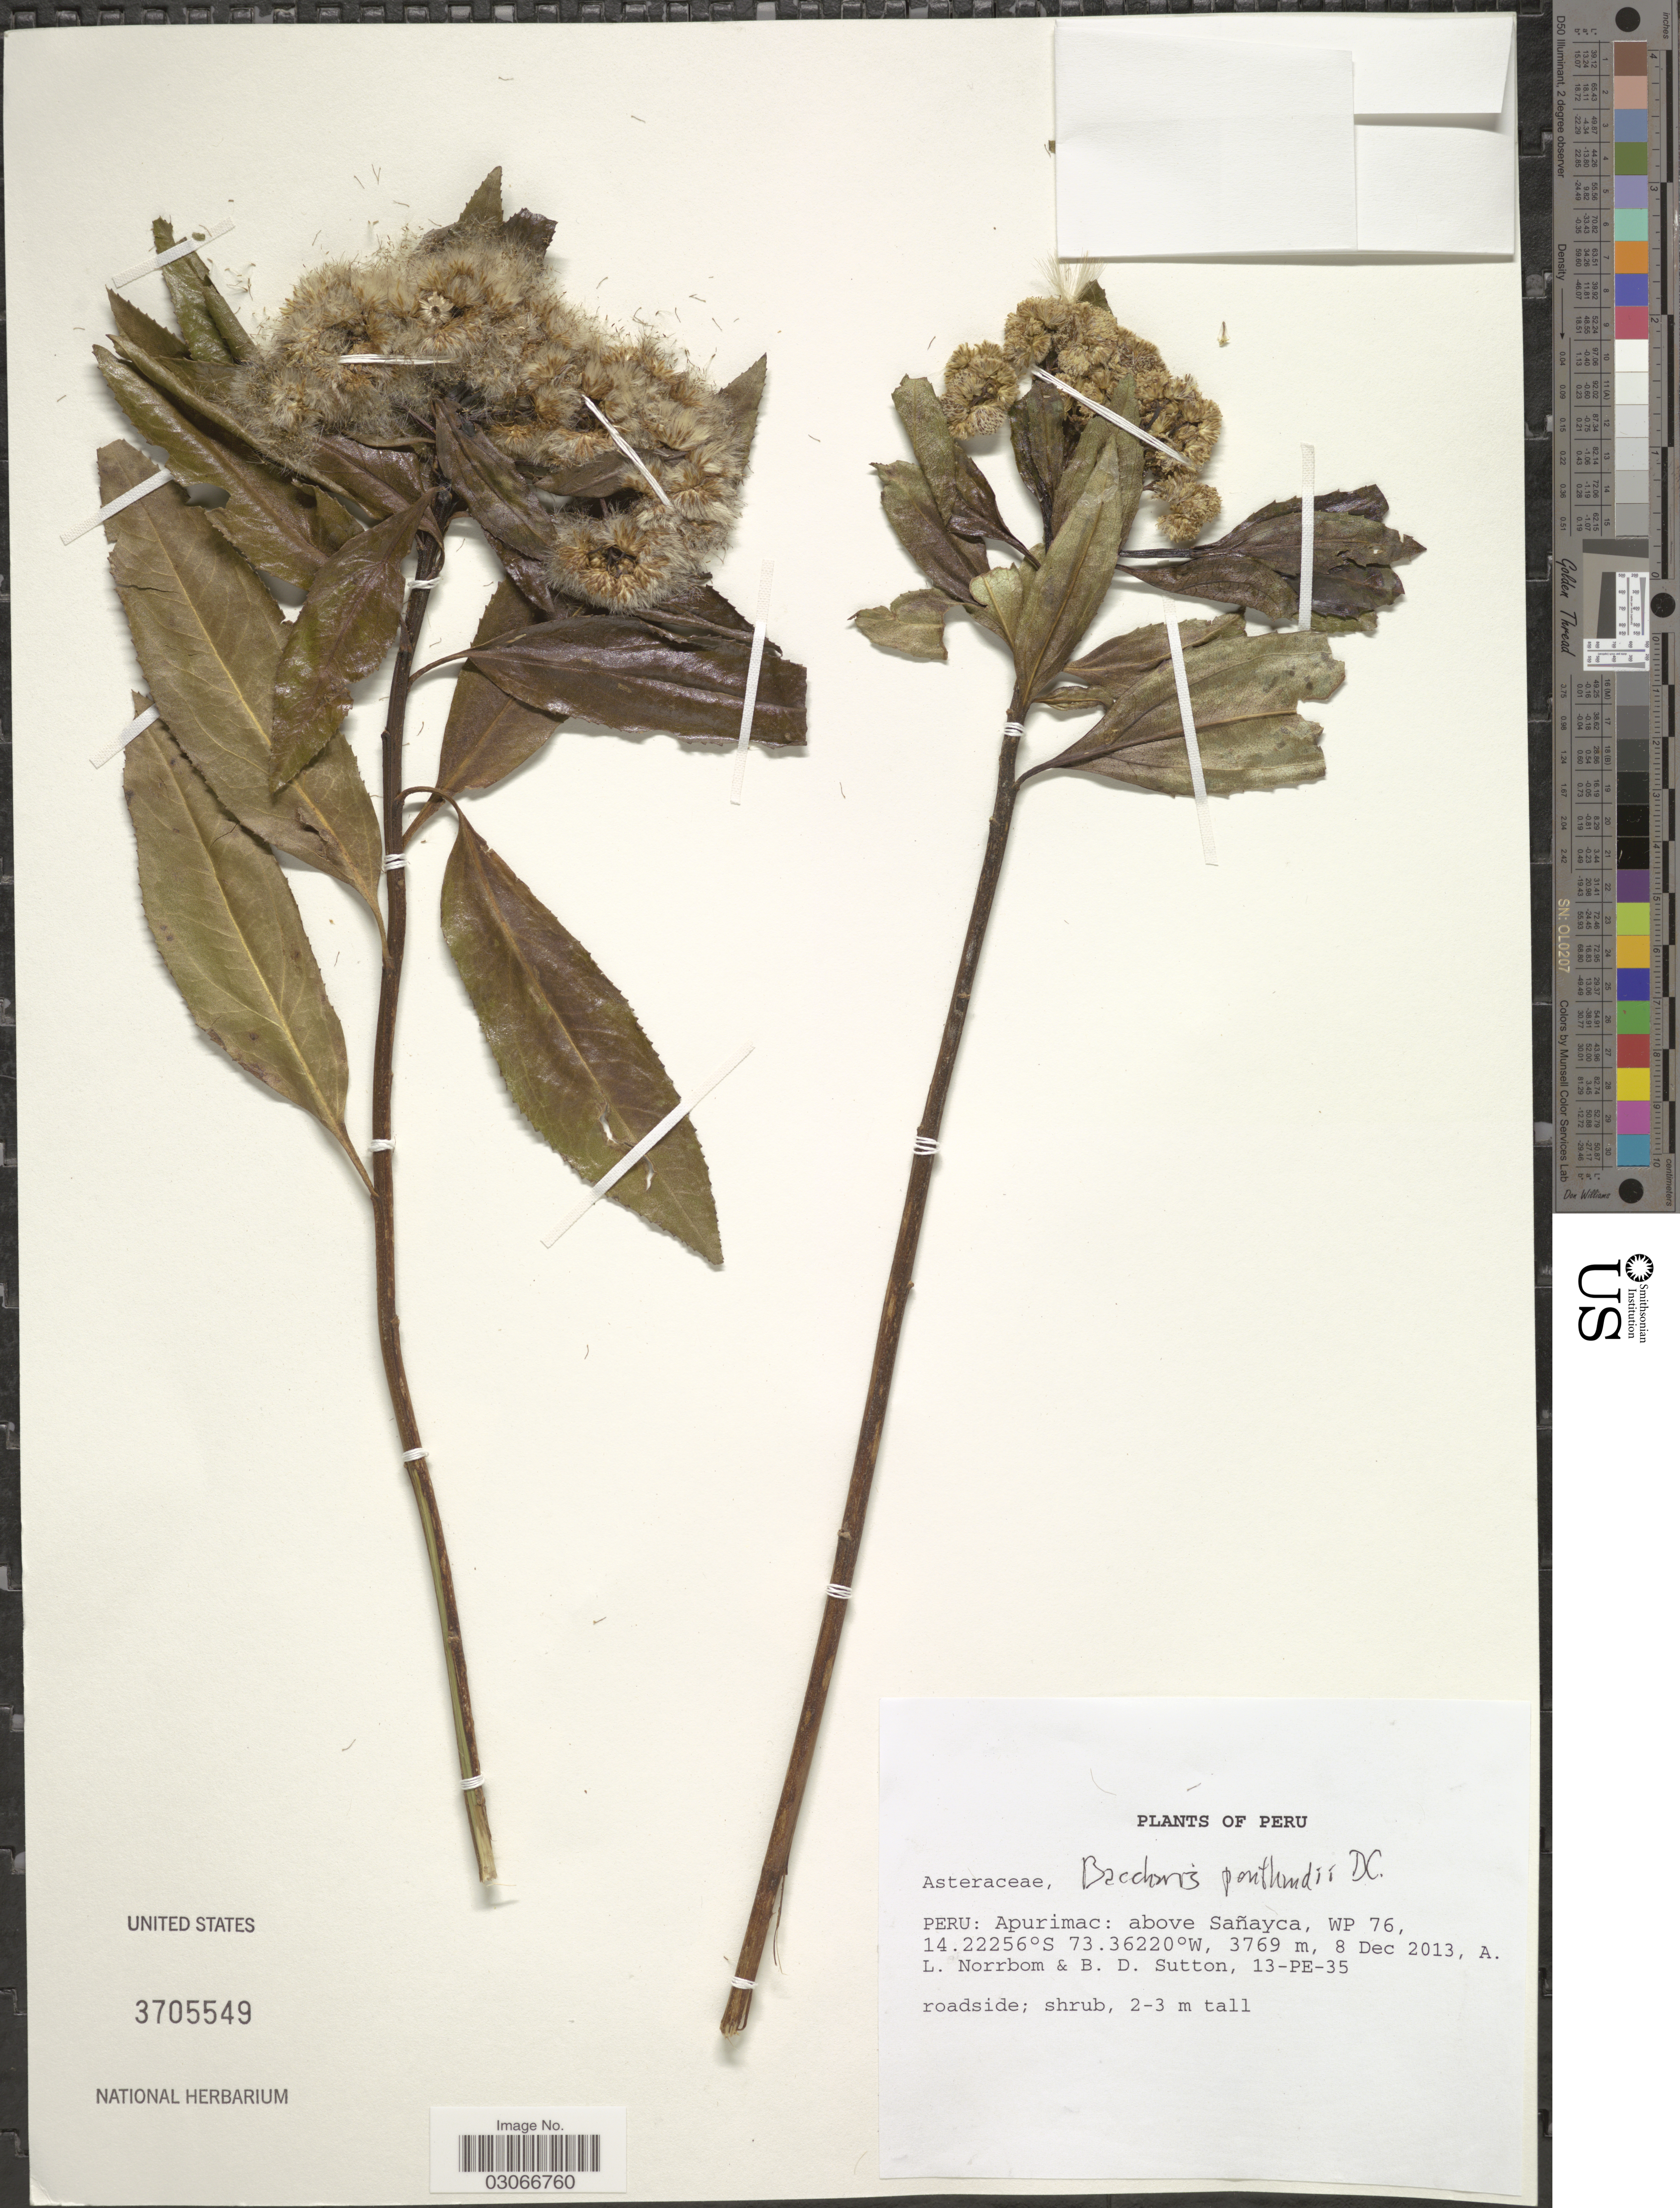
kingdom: Plantae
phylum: Tracheophyta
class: Magnoliopsida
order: Asterales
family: Asteraceae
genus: Baccharis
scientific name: Baccharis pentlandii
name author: DC.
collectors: A. L. Norrbom & B. Sutton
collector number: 13-PE-35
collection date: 2013-12-08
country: Peru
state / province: Apurímac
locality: Above Sañayca, WP 76.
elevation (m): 3769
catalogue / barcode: US 3705549